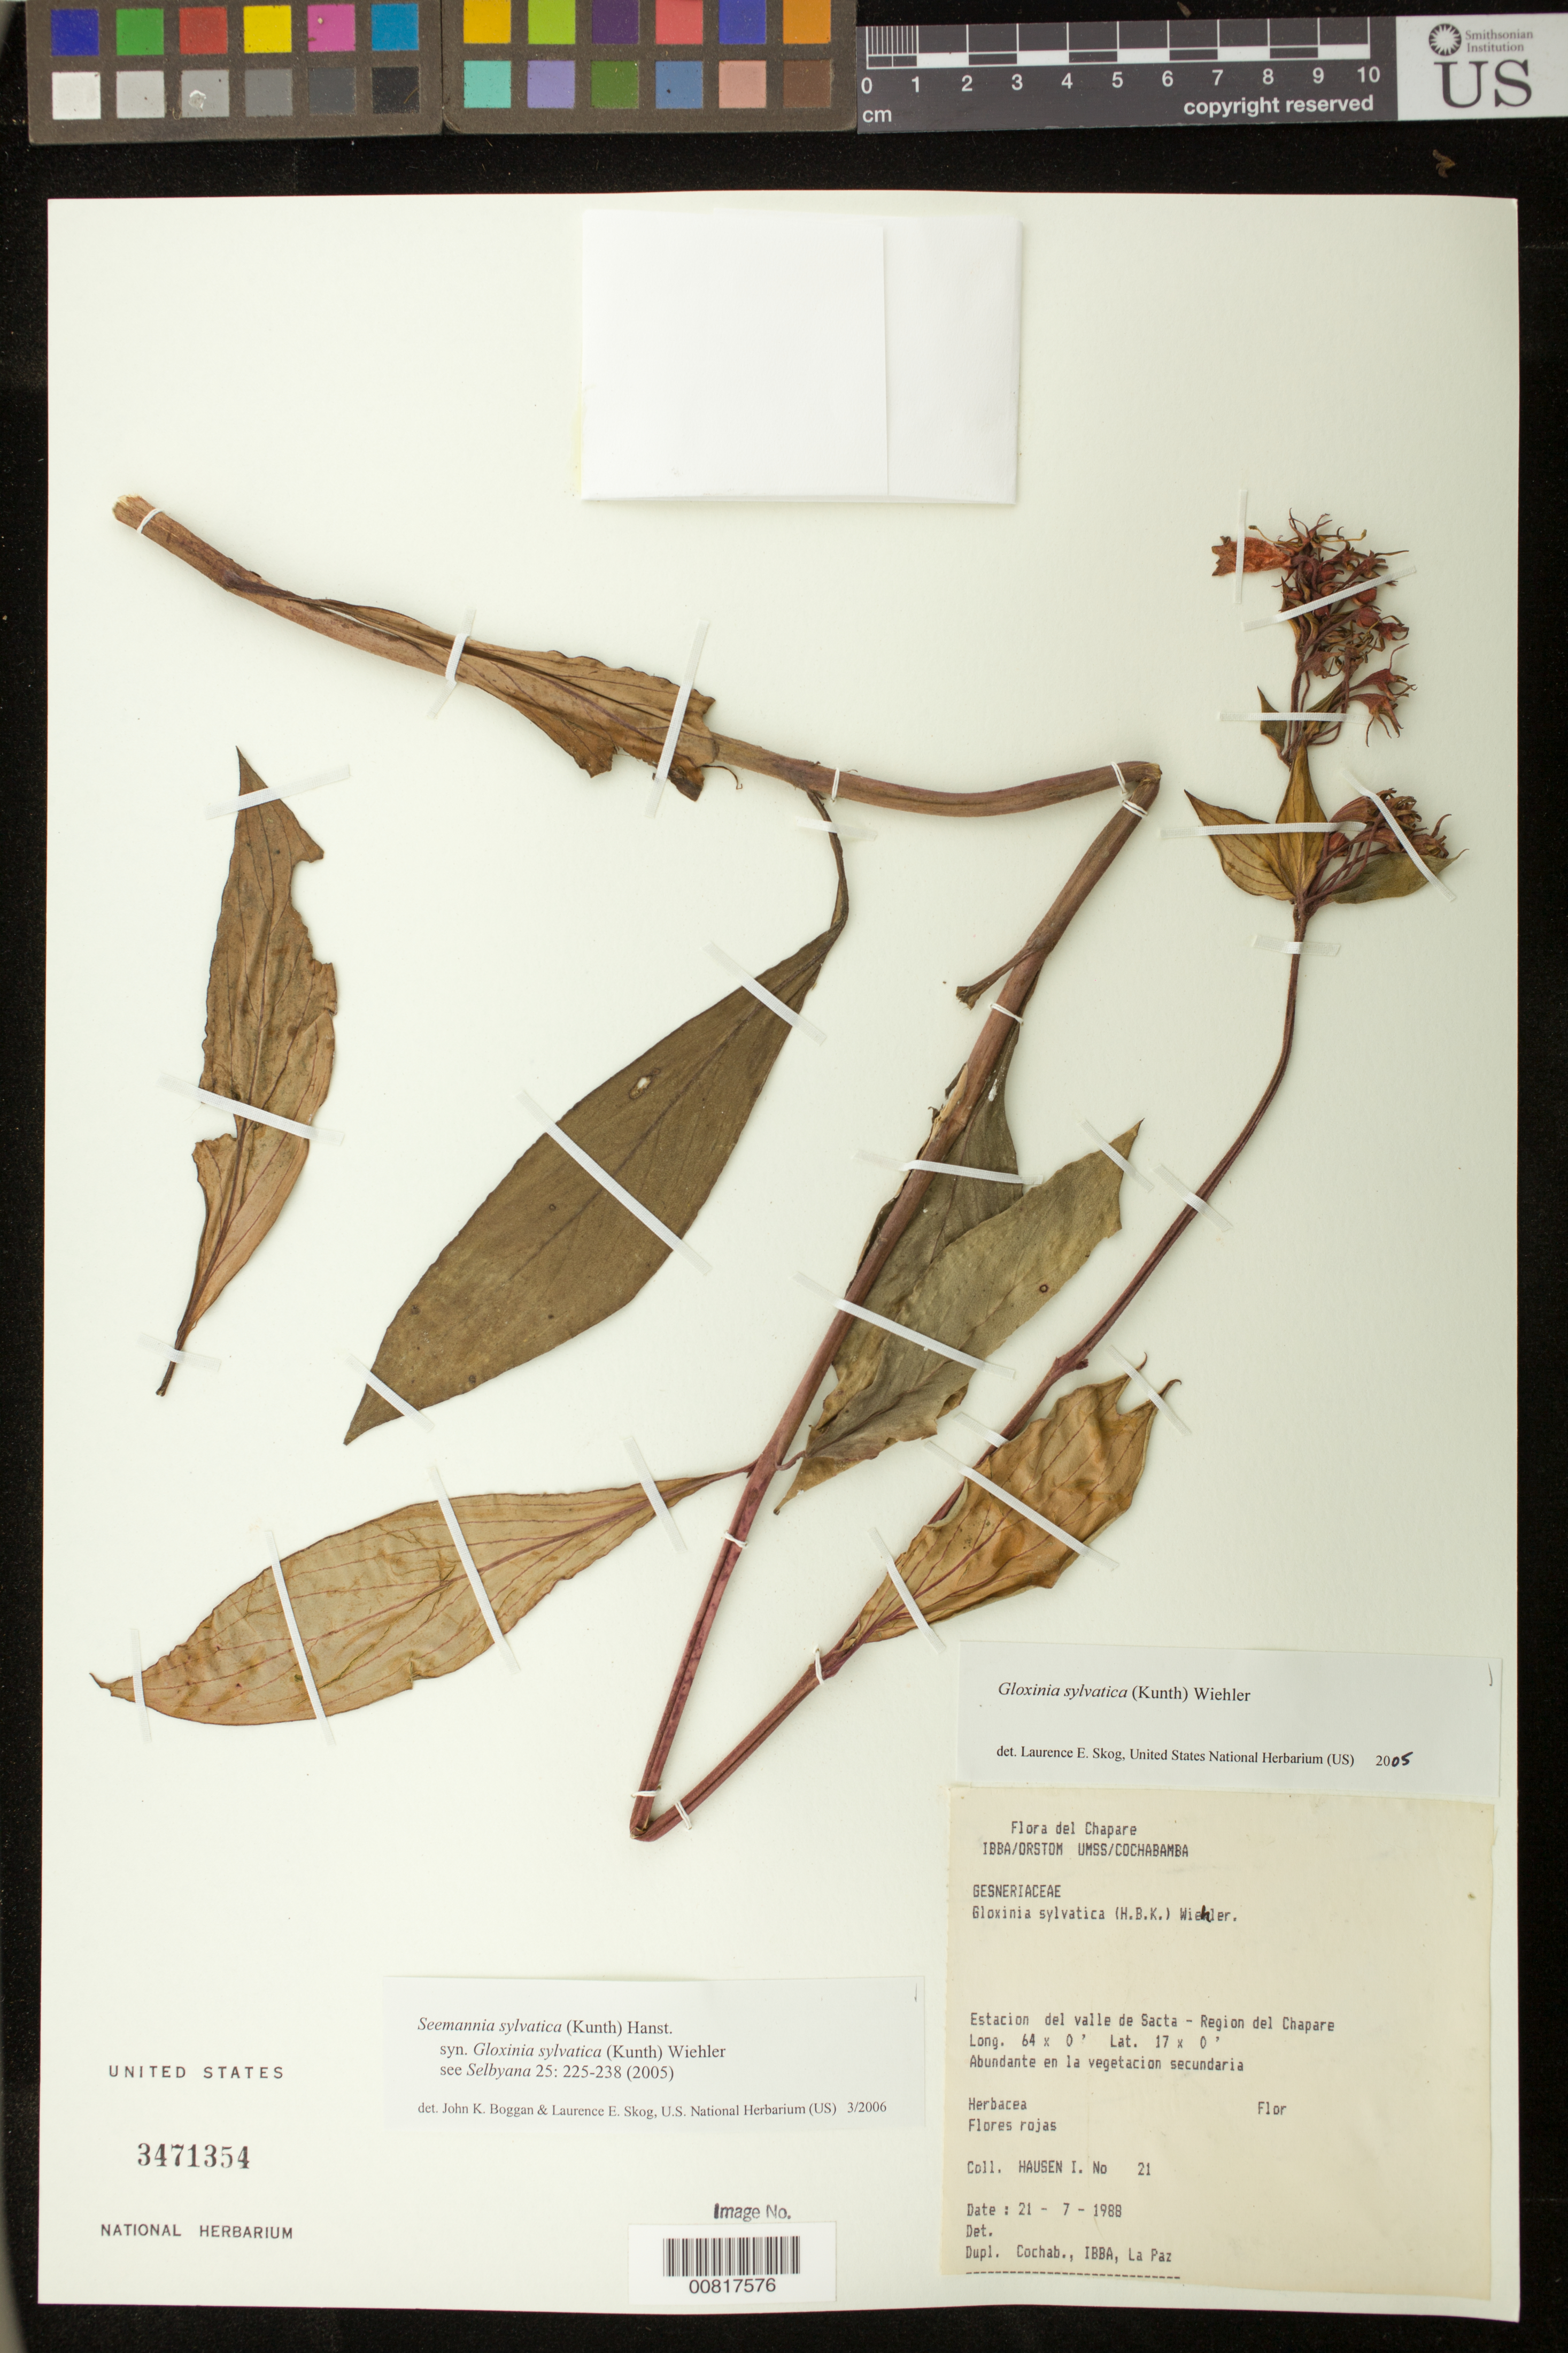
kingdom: Plantae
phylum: Tracheophyta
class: Magnoliopsida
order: Lamiales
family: Gesneriaceae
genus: Seemannia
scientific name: Seemannia sylvatica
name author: (Kunth) Hanst.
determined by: Boggan, J. K.; Skog, L. E.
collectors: I. Hausen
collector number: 21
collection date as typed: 21 Jul 1988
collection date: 1988-07-21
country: Bolivia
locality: Estación del valle de Sacta, region del Chapare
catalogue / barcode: US 3471354